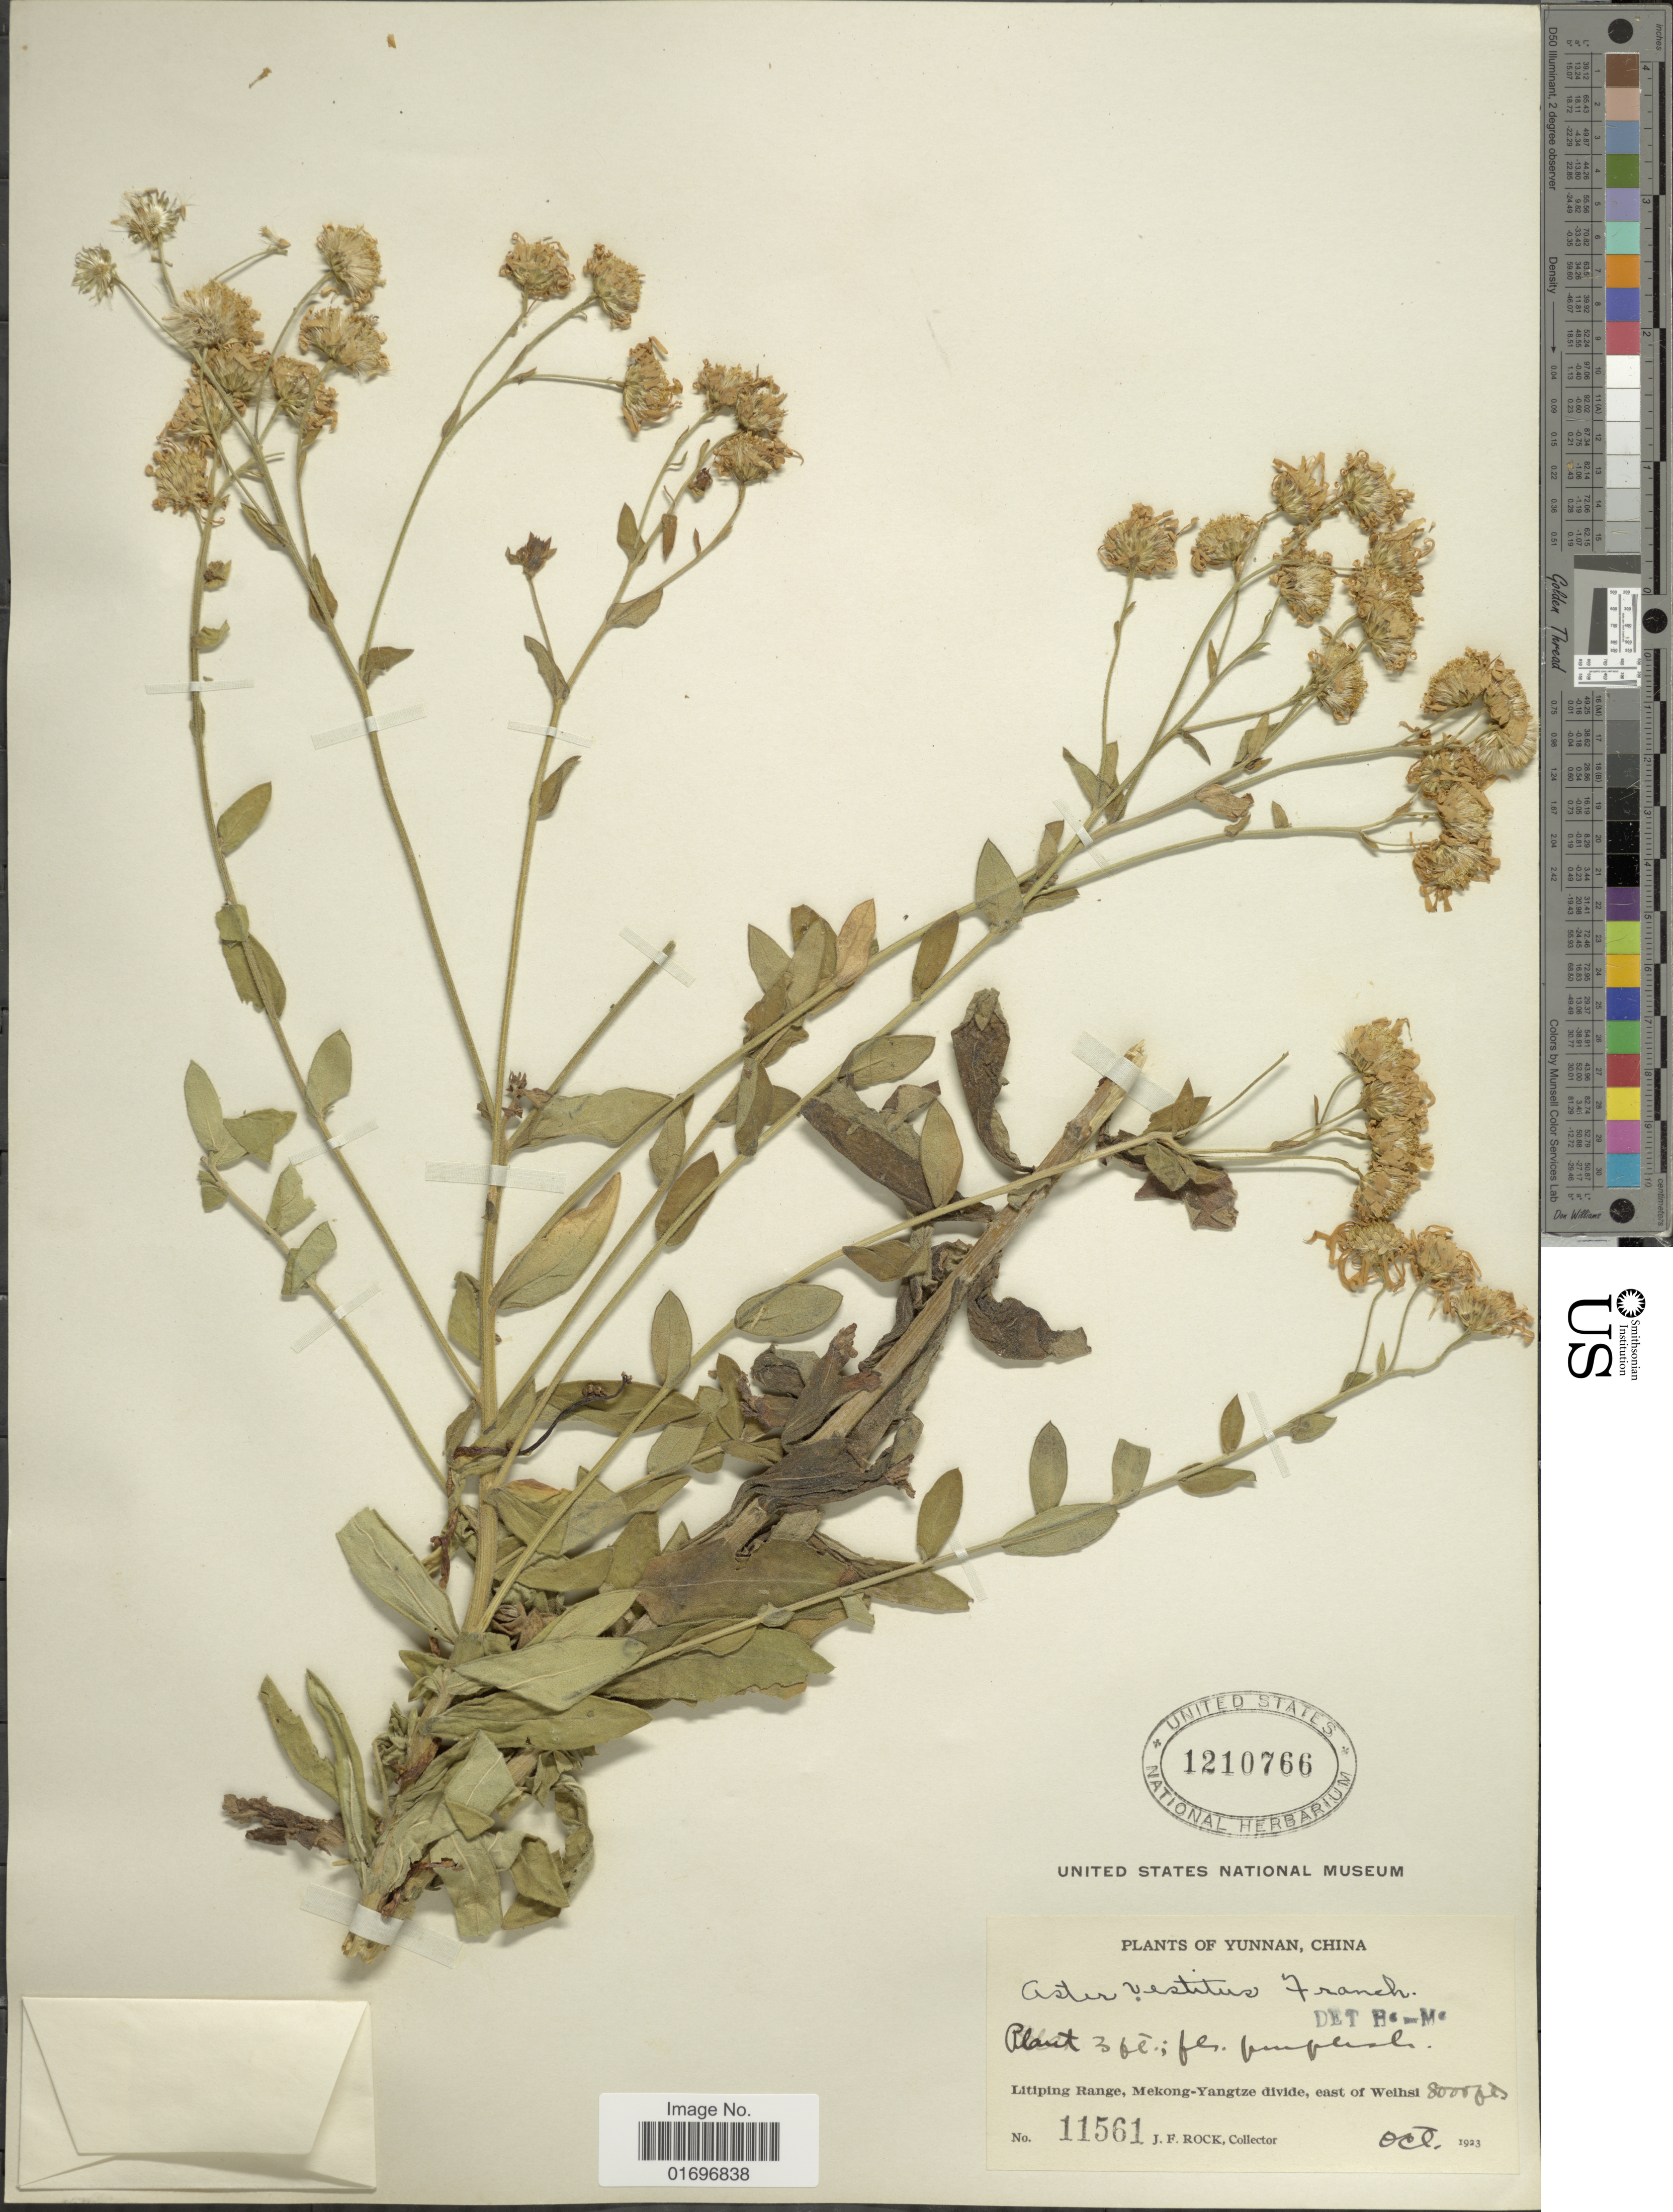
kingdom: Plantae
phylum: Tracheophyta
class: Magnoliopsida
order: Asterales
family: Asteraceae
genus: Aster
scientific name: Aster vestitus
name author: Franch.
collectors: J. Rock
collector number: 11561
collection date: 1923-10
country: China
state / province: Yunnan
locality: Yunnan, China. Litiping Range, Mekong-Yangtze divide, east of Weihsi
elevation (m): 2438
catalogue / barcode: US 1210766